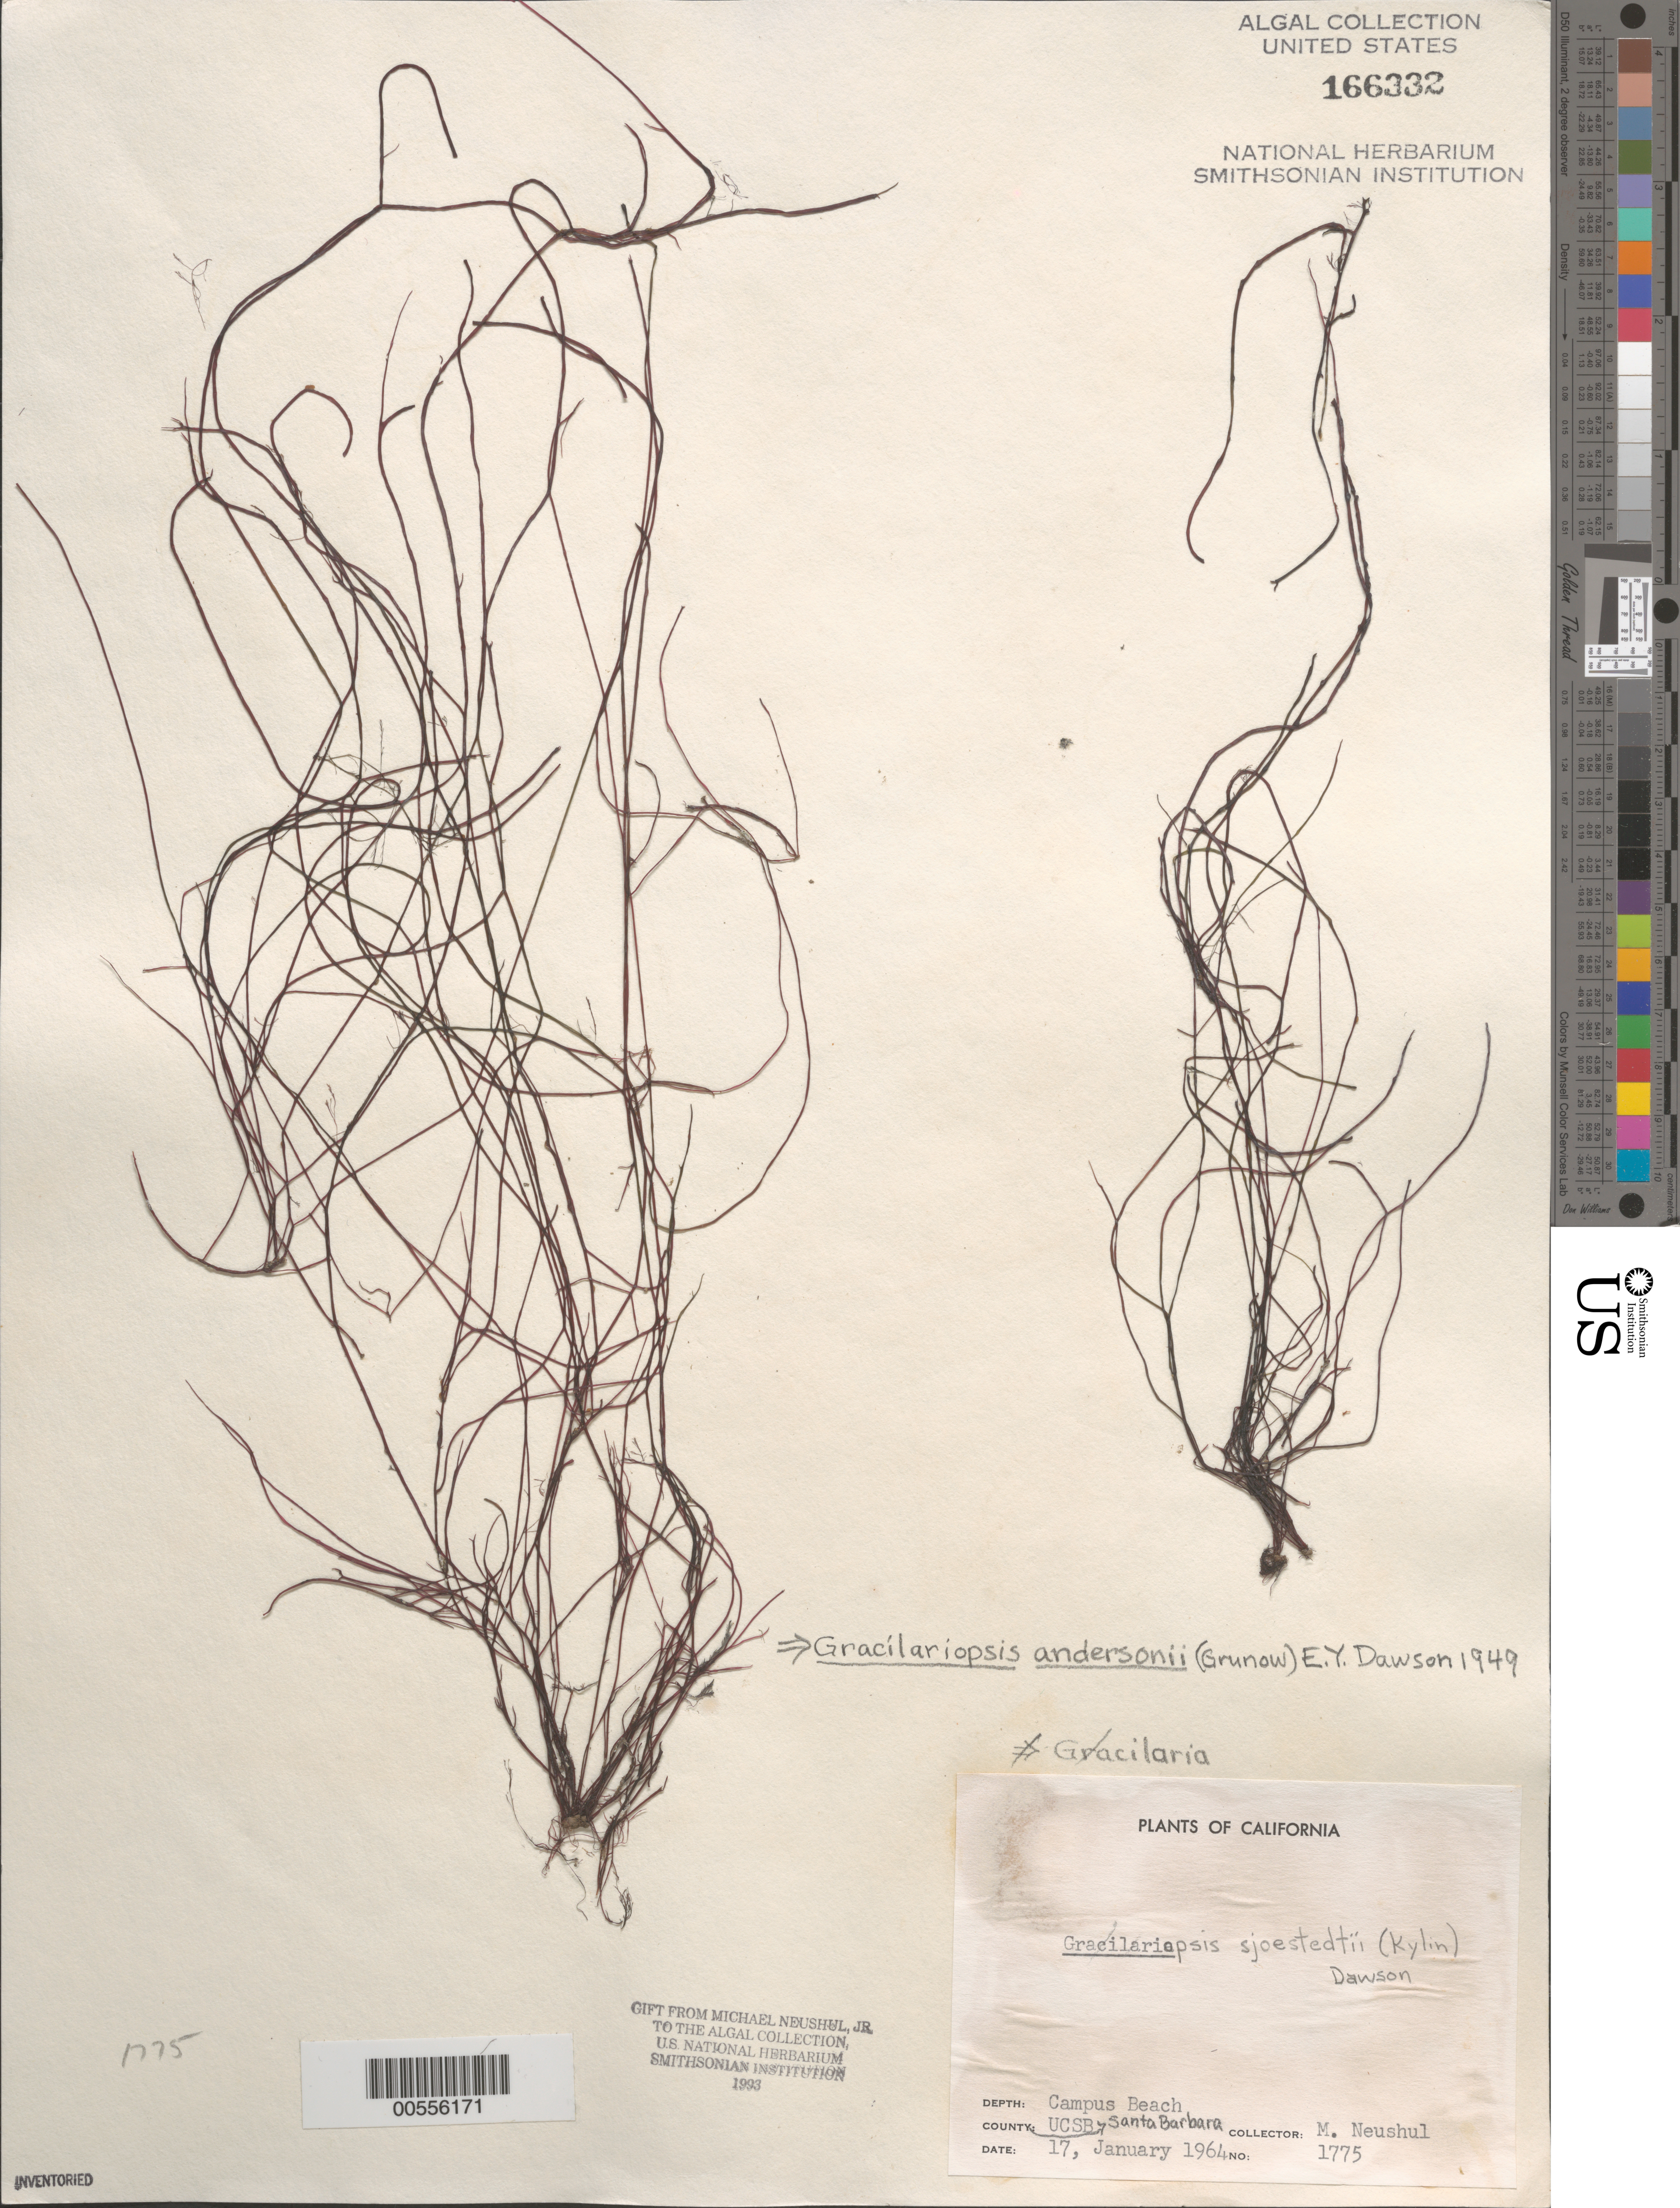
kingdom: Plantae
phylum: Rhodophyta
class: Florideophyceae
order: Gracilariales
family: Gracilariaceae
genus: Gracilariopsis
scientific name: Gracilariopsis andersonii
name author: (Grunow) E.Y. Dawson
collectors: M. Neushul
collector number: Neushul 1775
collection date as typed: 17 Jan 1964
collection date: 1964-01-17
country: United States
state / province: California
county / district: Santa Barbara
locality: Campus Beach, University of California Santa Barbara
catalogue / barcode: US 166332